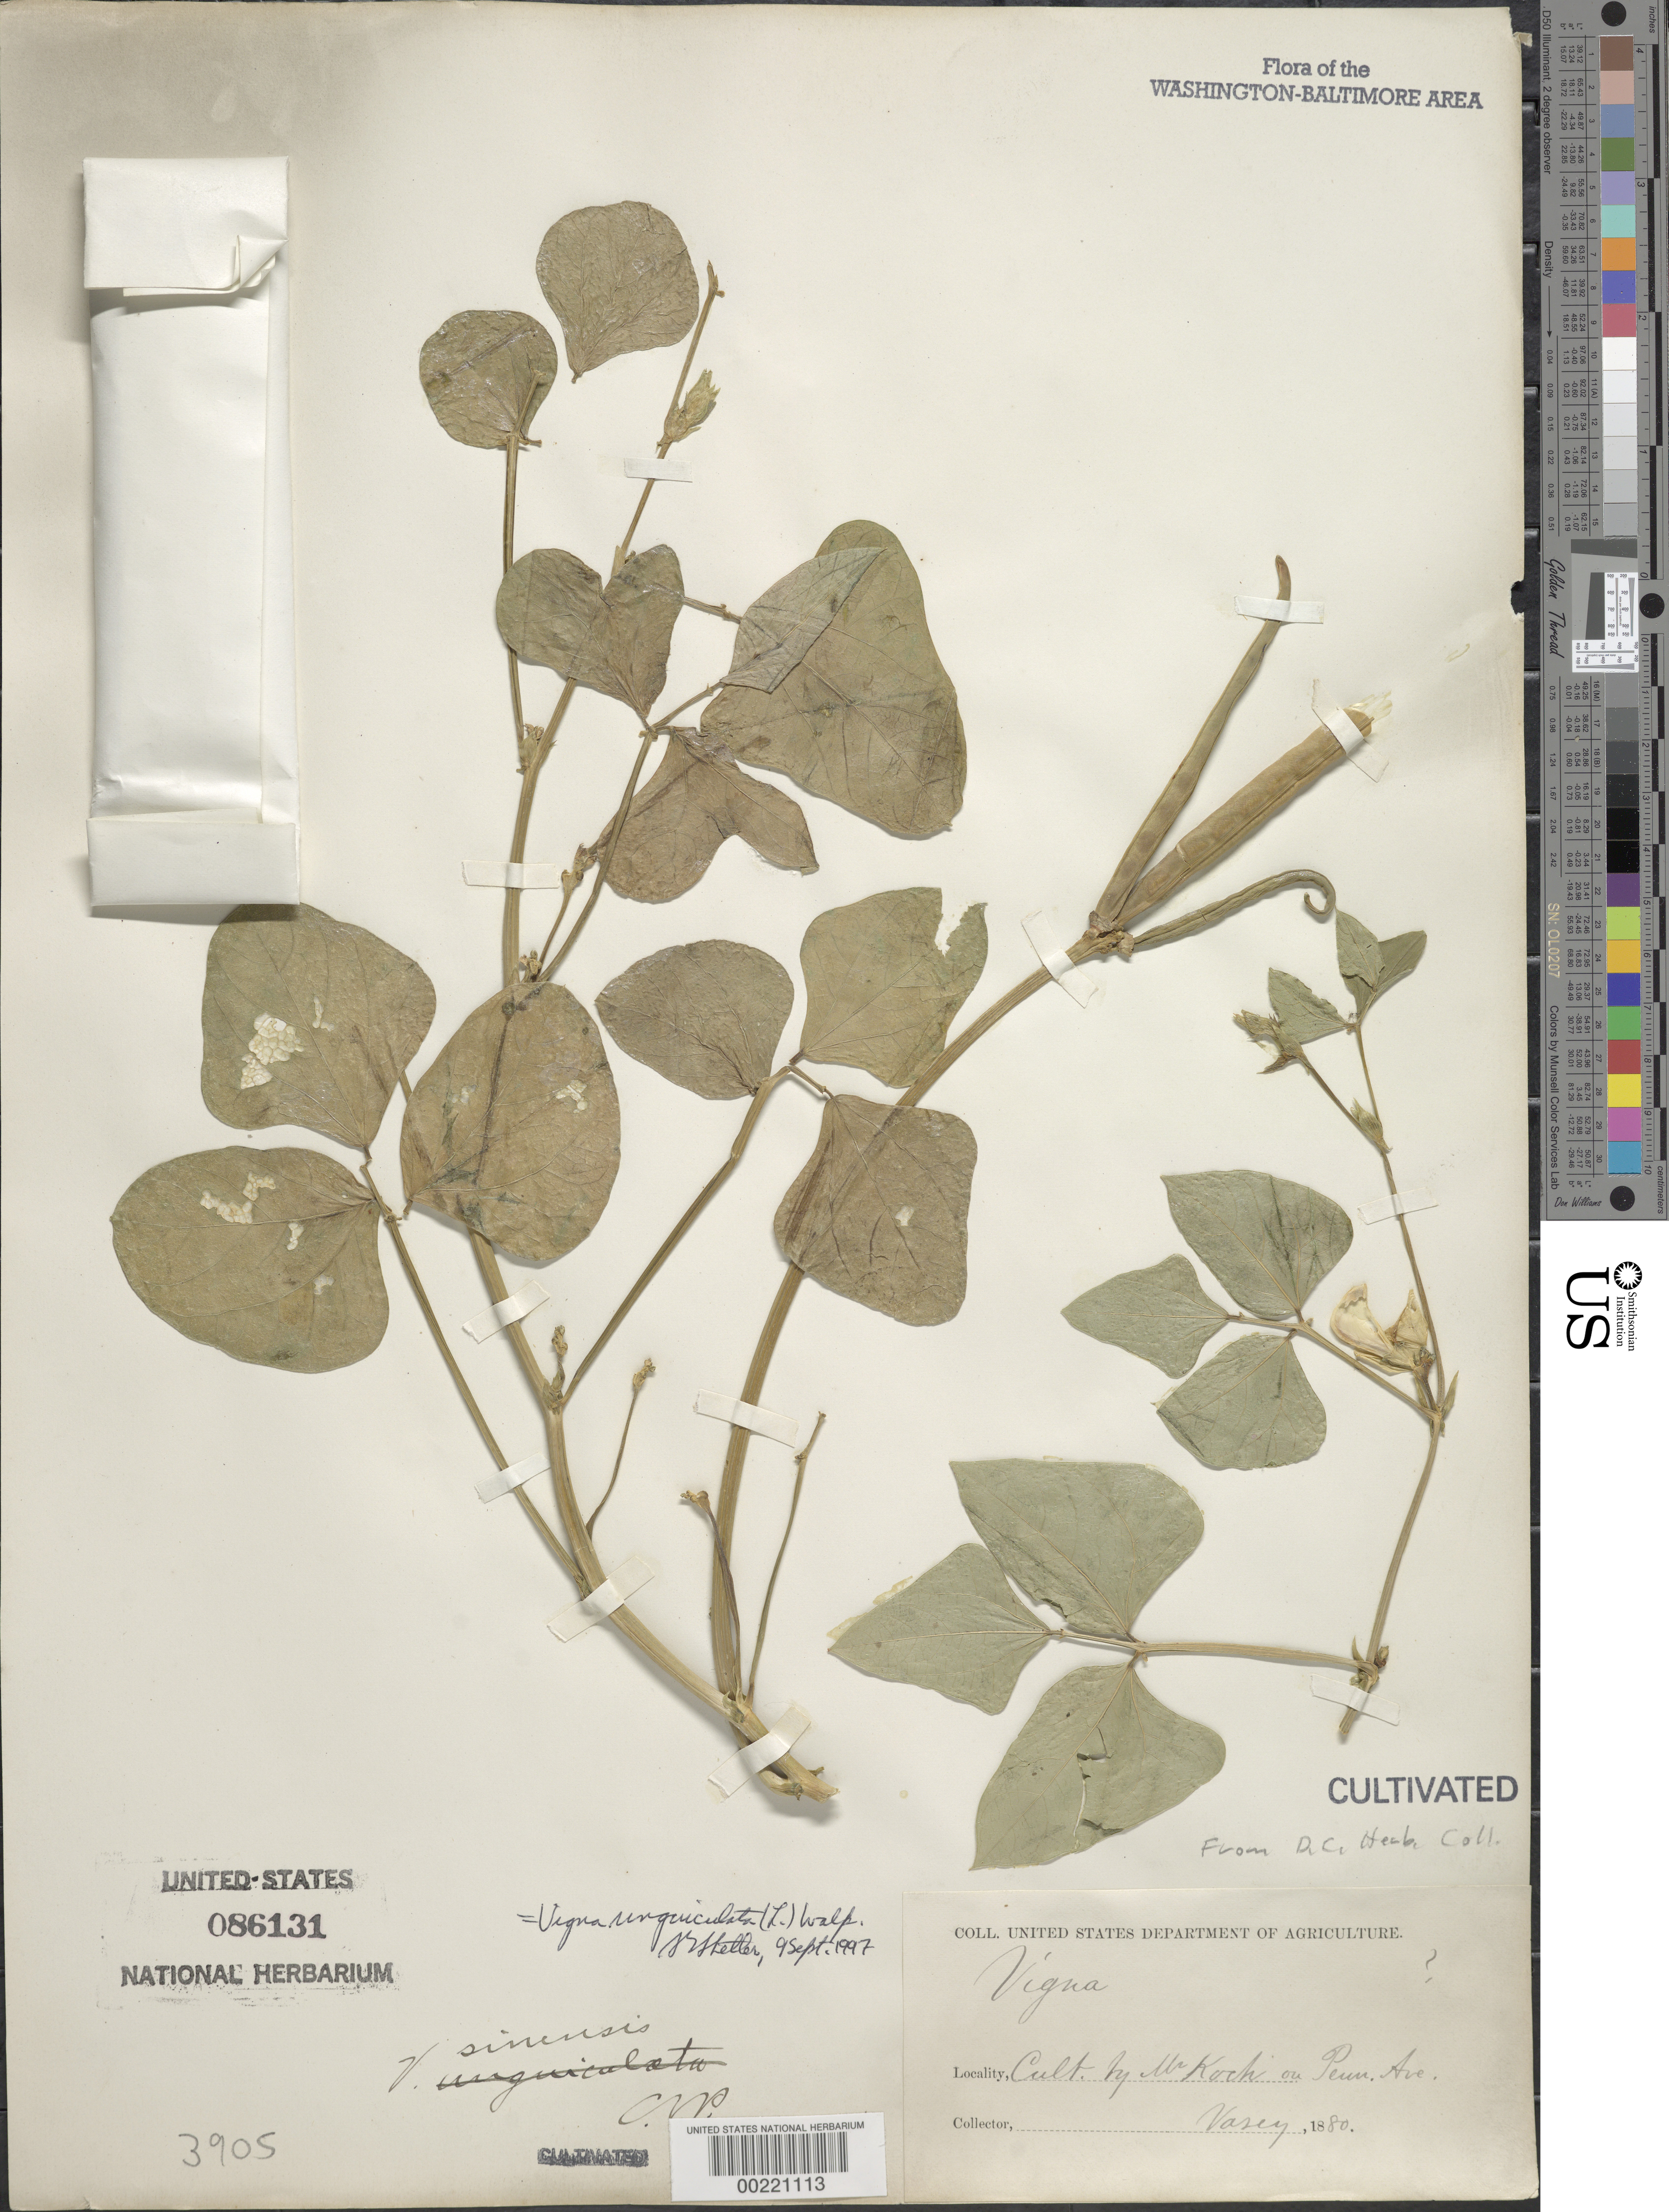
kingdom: Plantae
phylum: Tracheophyta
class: Magnoliopsida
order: Fabales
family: Fabaceae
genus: Vigna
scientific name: Vigna unguiculata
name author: (L.) Walp.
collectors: G. R. Vasey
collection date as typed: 1880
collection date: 1880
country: United States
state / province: District of Columbia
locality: On Pennsylvania Ave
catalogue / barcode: US 86131